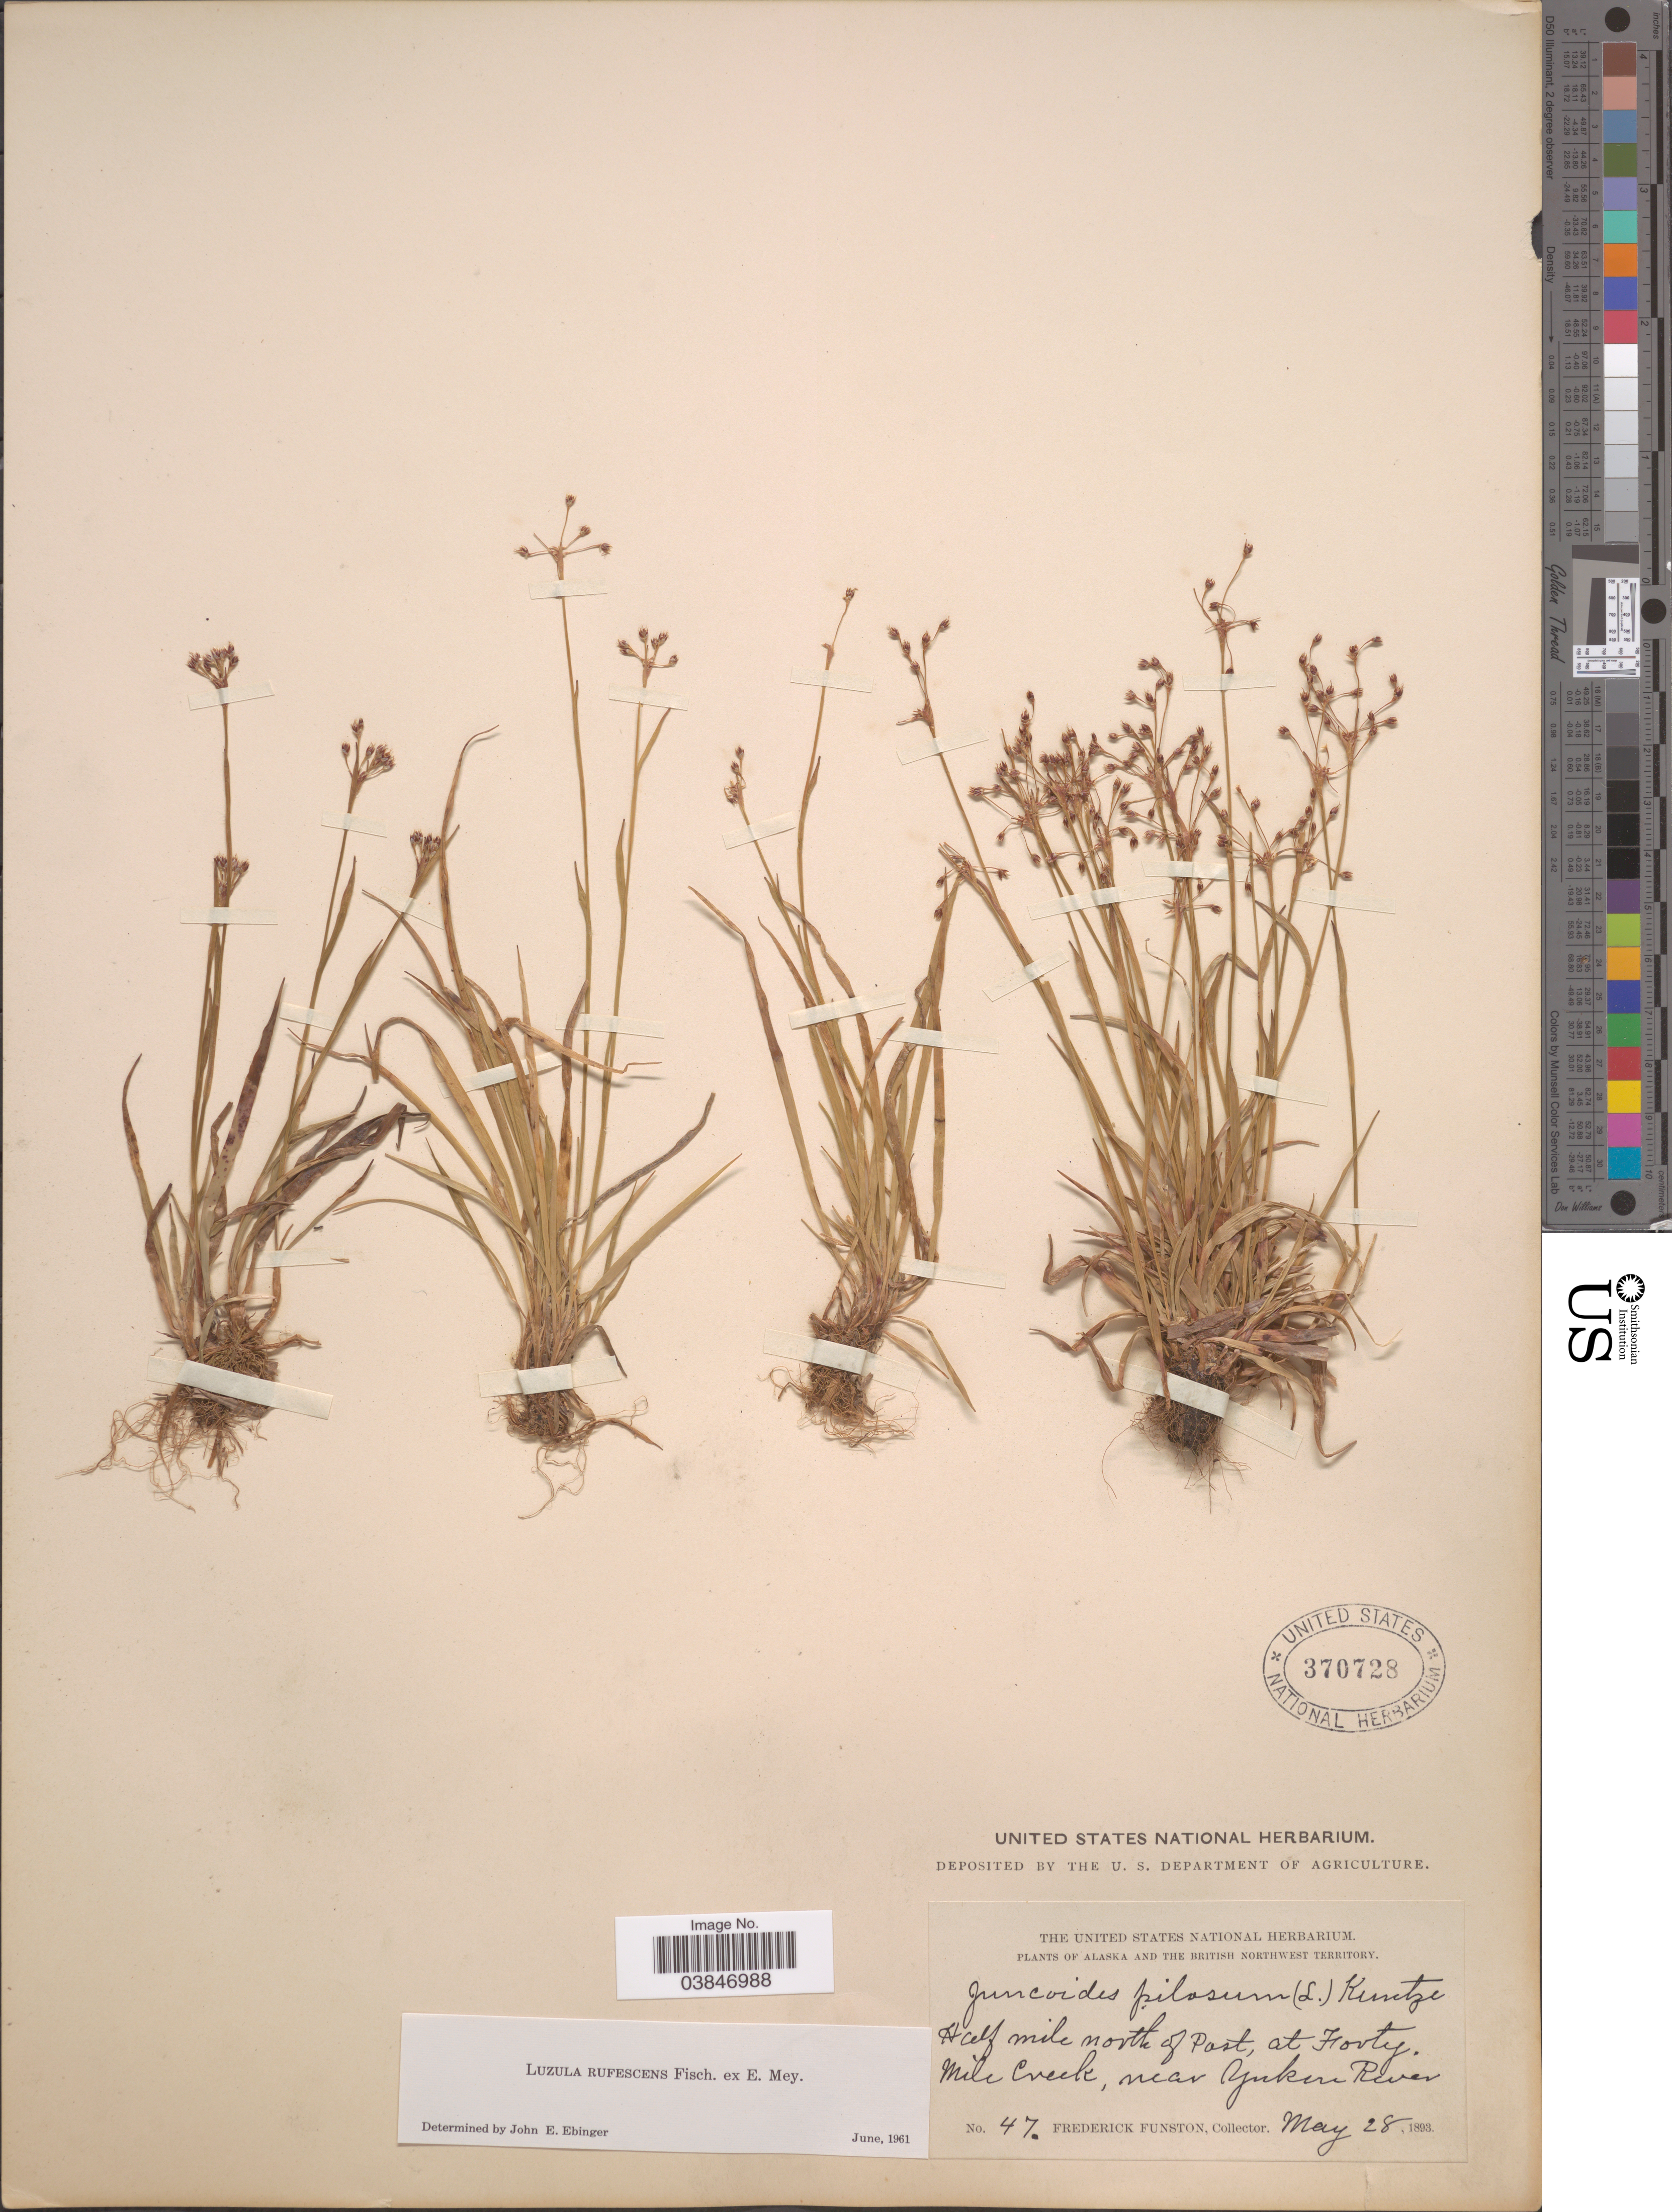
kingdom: Plantae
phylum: Tracheophyta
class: Liliopsida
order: Poales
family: Juncaceae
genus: Luzula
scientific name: Luzula rufescens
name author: Fisch. ex E. Mey.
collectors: F. Funston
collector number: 47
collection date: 1893-05-28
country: Canada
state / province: Northwest Territories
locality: The British Northwest Territory. Half mile north of Post, at Forty Mile Creek, near Yukon River.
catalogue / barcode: US 370728